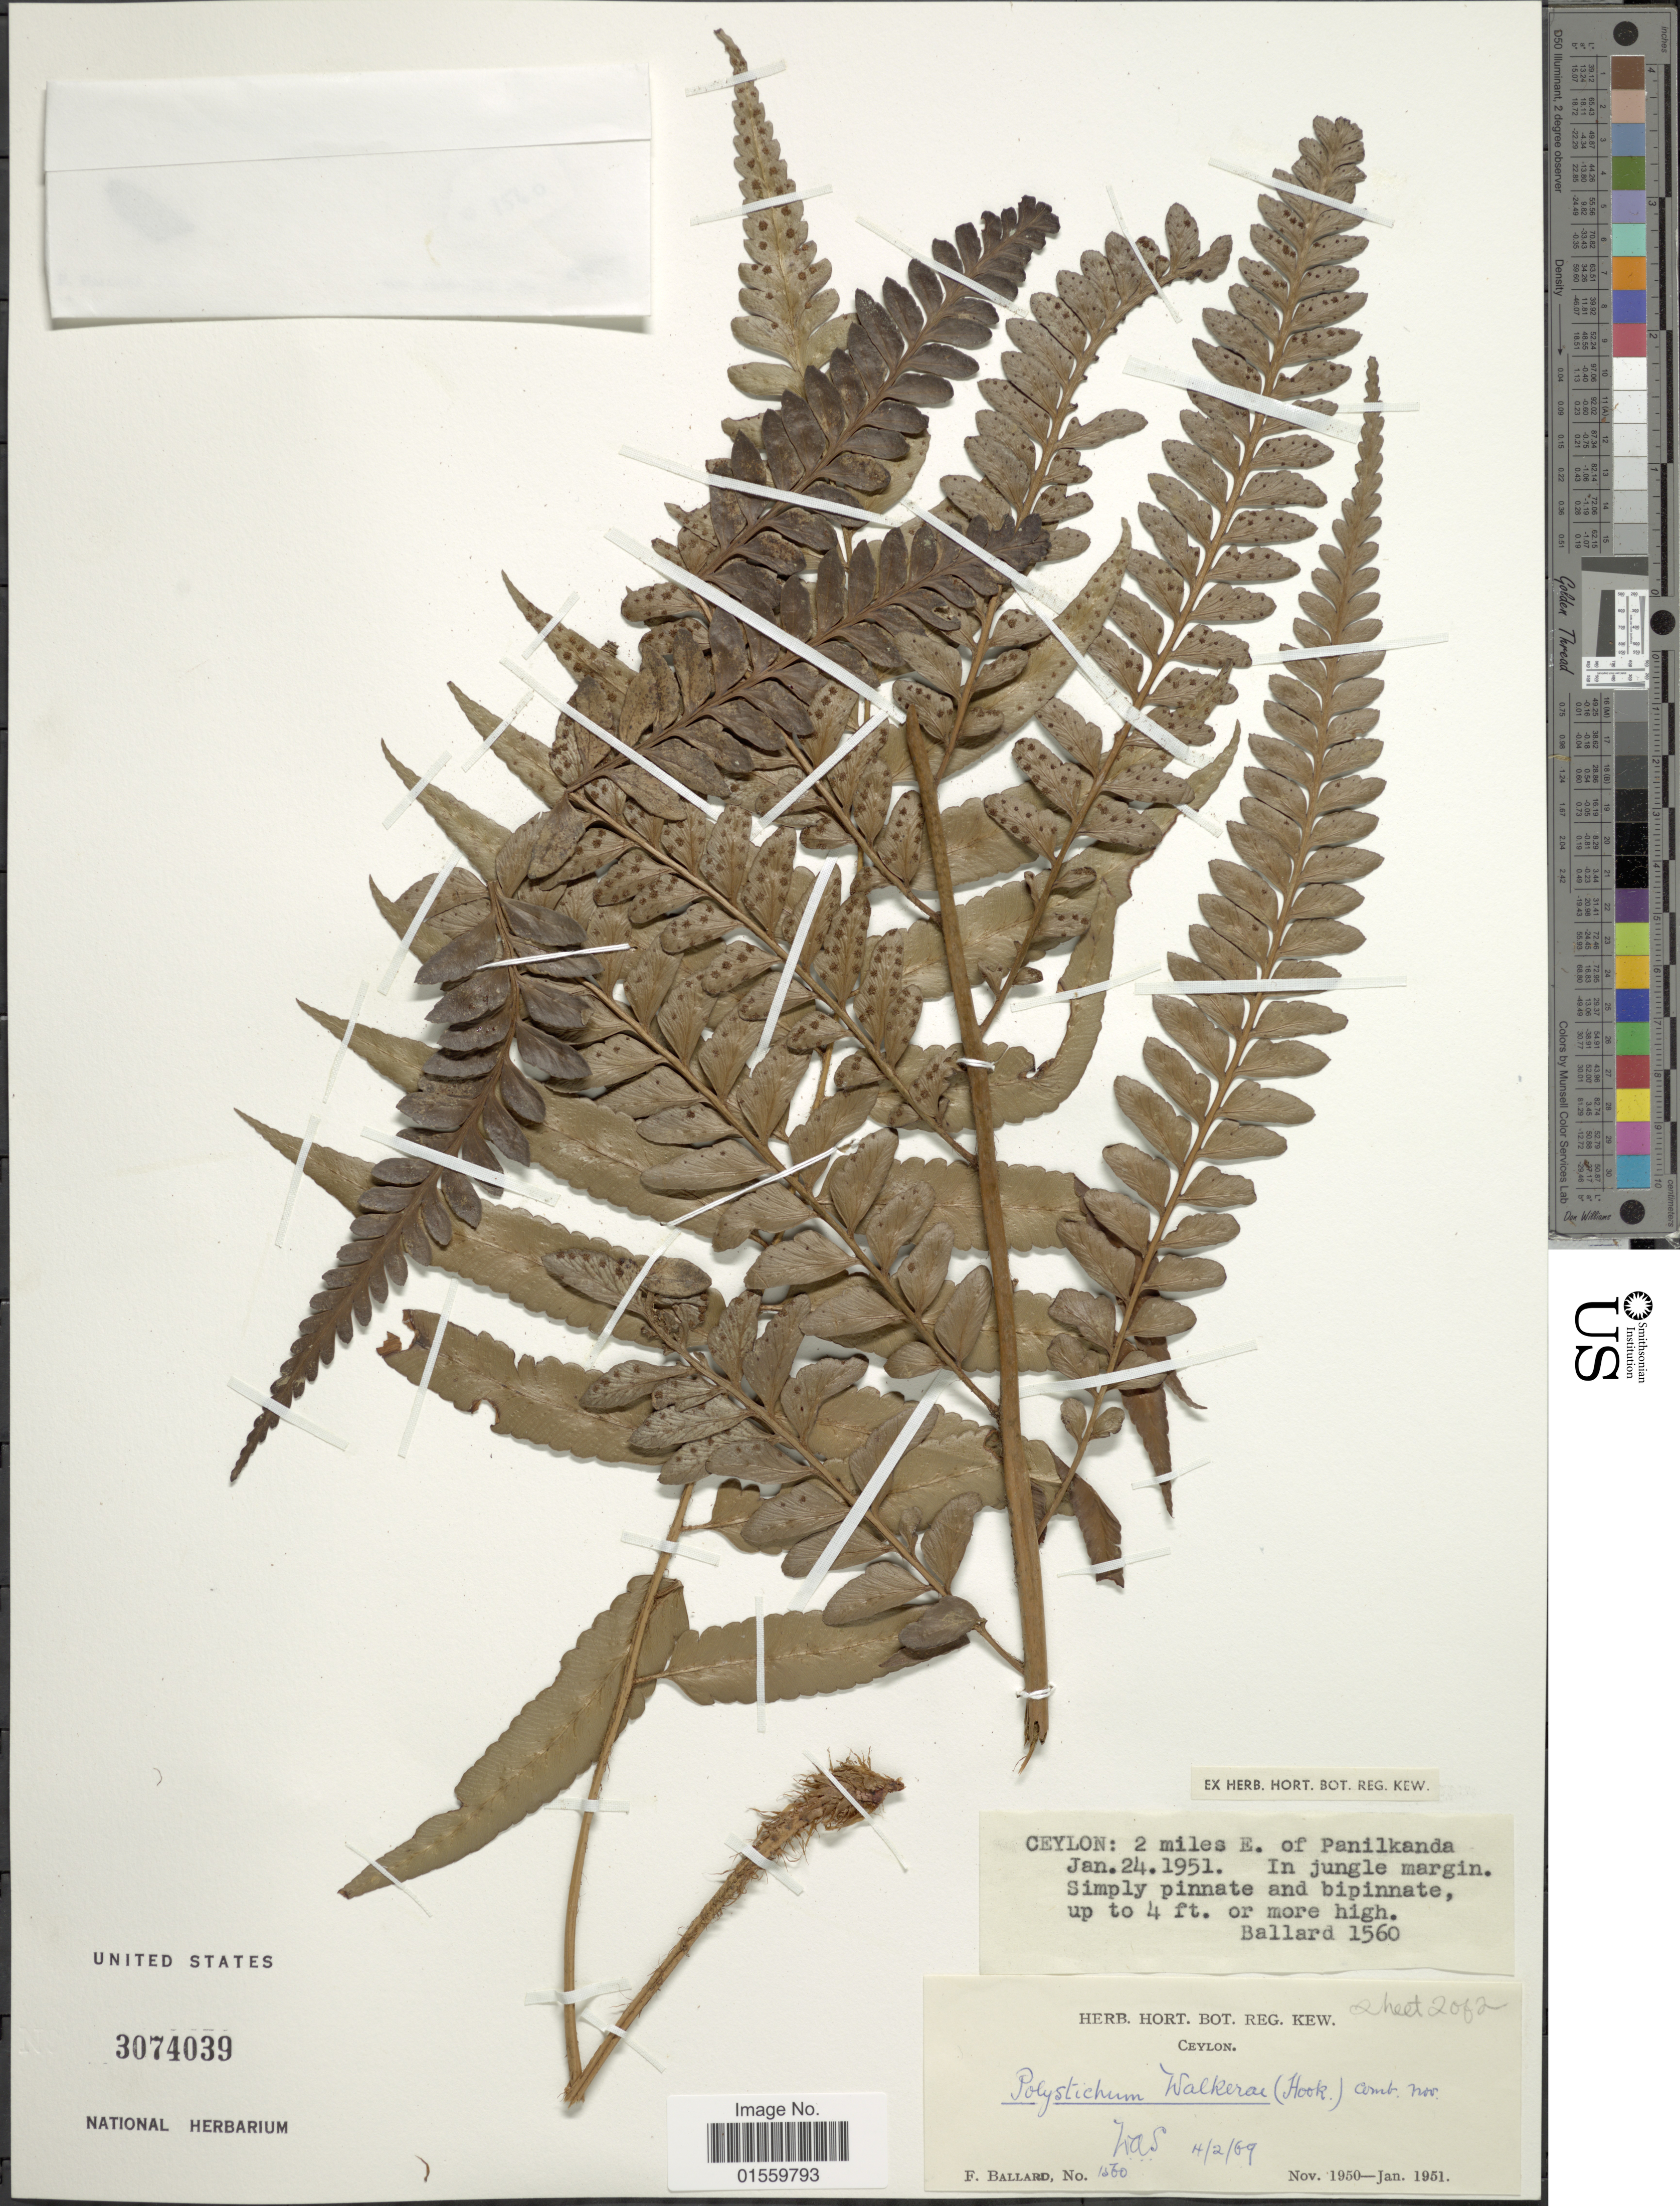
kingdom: Plantae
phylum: Tracheophyta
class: Polypodiopsida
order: Polypodiales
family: Dryopteridaceae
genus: Polystichum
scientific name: Polystichum walkerae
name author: (Hook.) Sledge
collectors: F. Ballard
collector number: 1560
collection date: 1951-01-24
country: Sri Lanka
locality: Ceylon: 2 miles E. of Panilkanda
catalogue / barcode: US 3074039